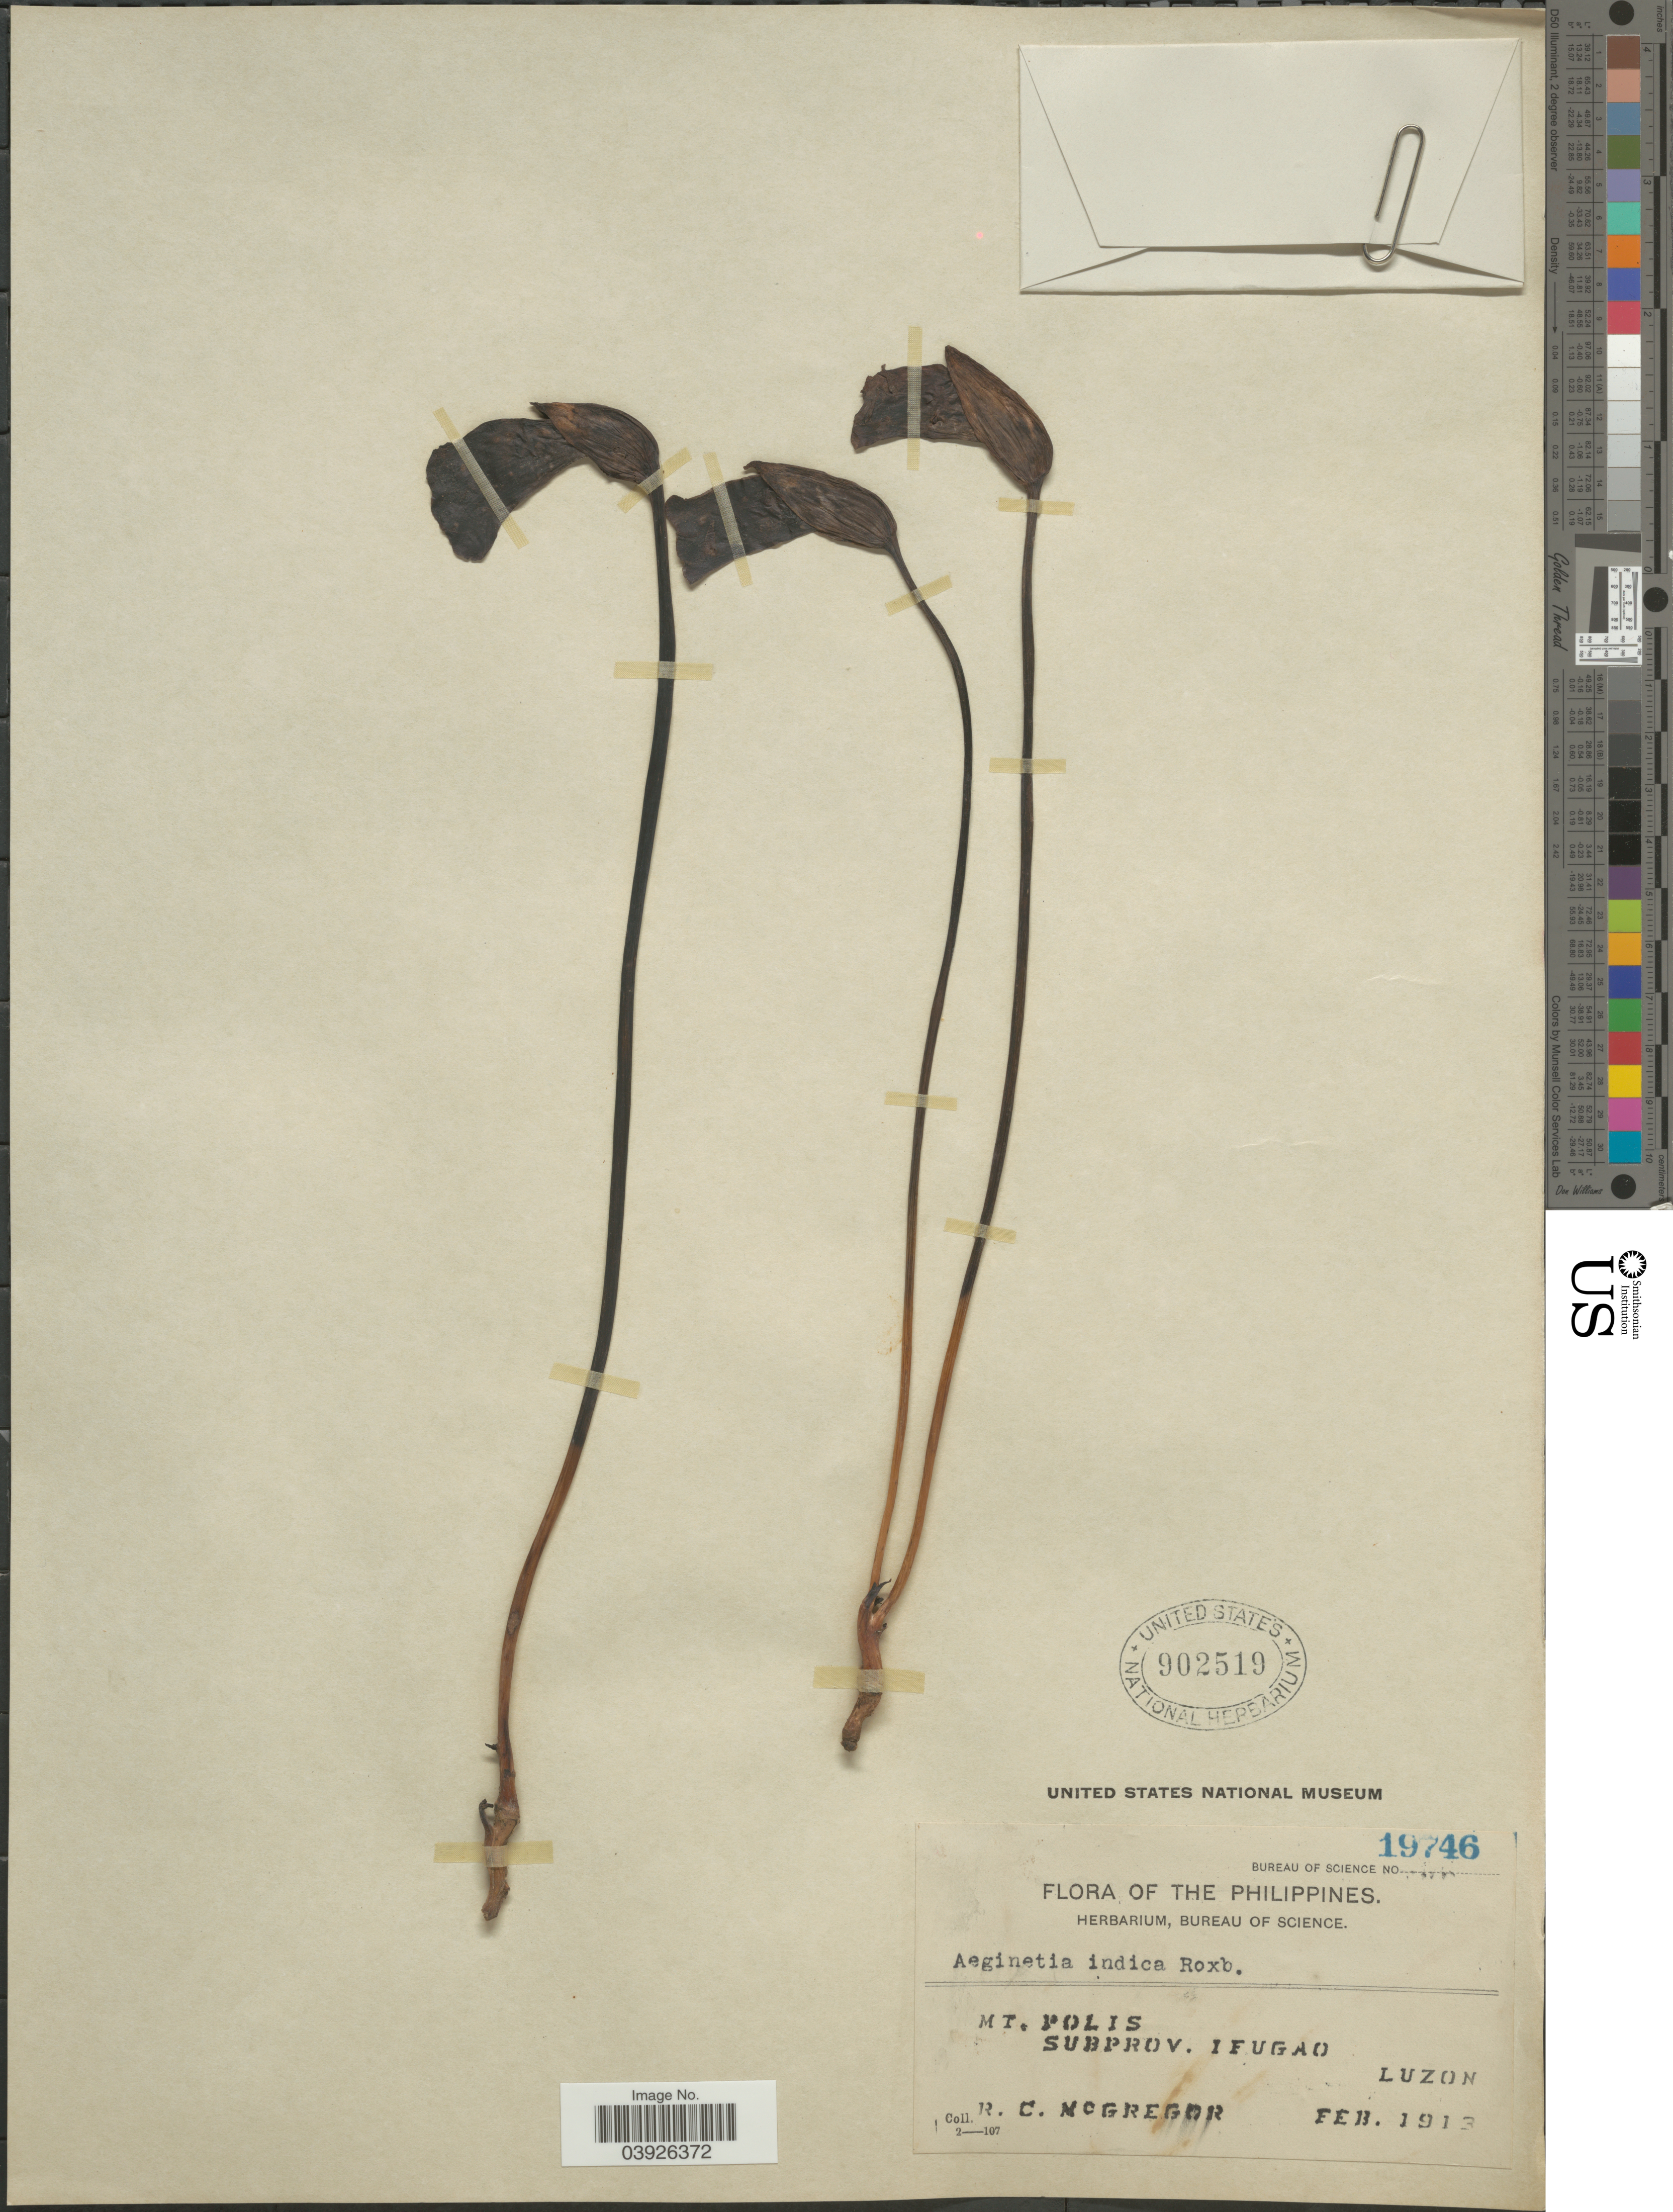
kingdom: Plantae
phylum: Tracheophyta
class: Magnoliopsida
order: Lamiales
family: Orobanchaceae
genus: Aeginetia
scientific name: Aeginetia indica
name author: L.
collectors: R. C. McGregor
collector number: Bureau of Science 19746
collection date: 1913-02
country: Philippines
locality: Mt. Polis. Subprov. Ifugao. Luzon.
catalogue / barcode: US 902519